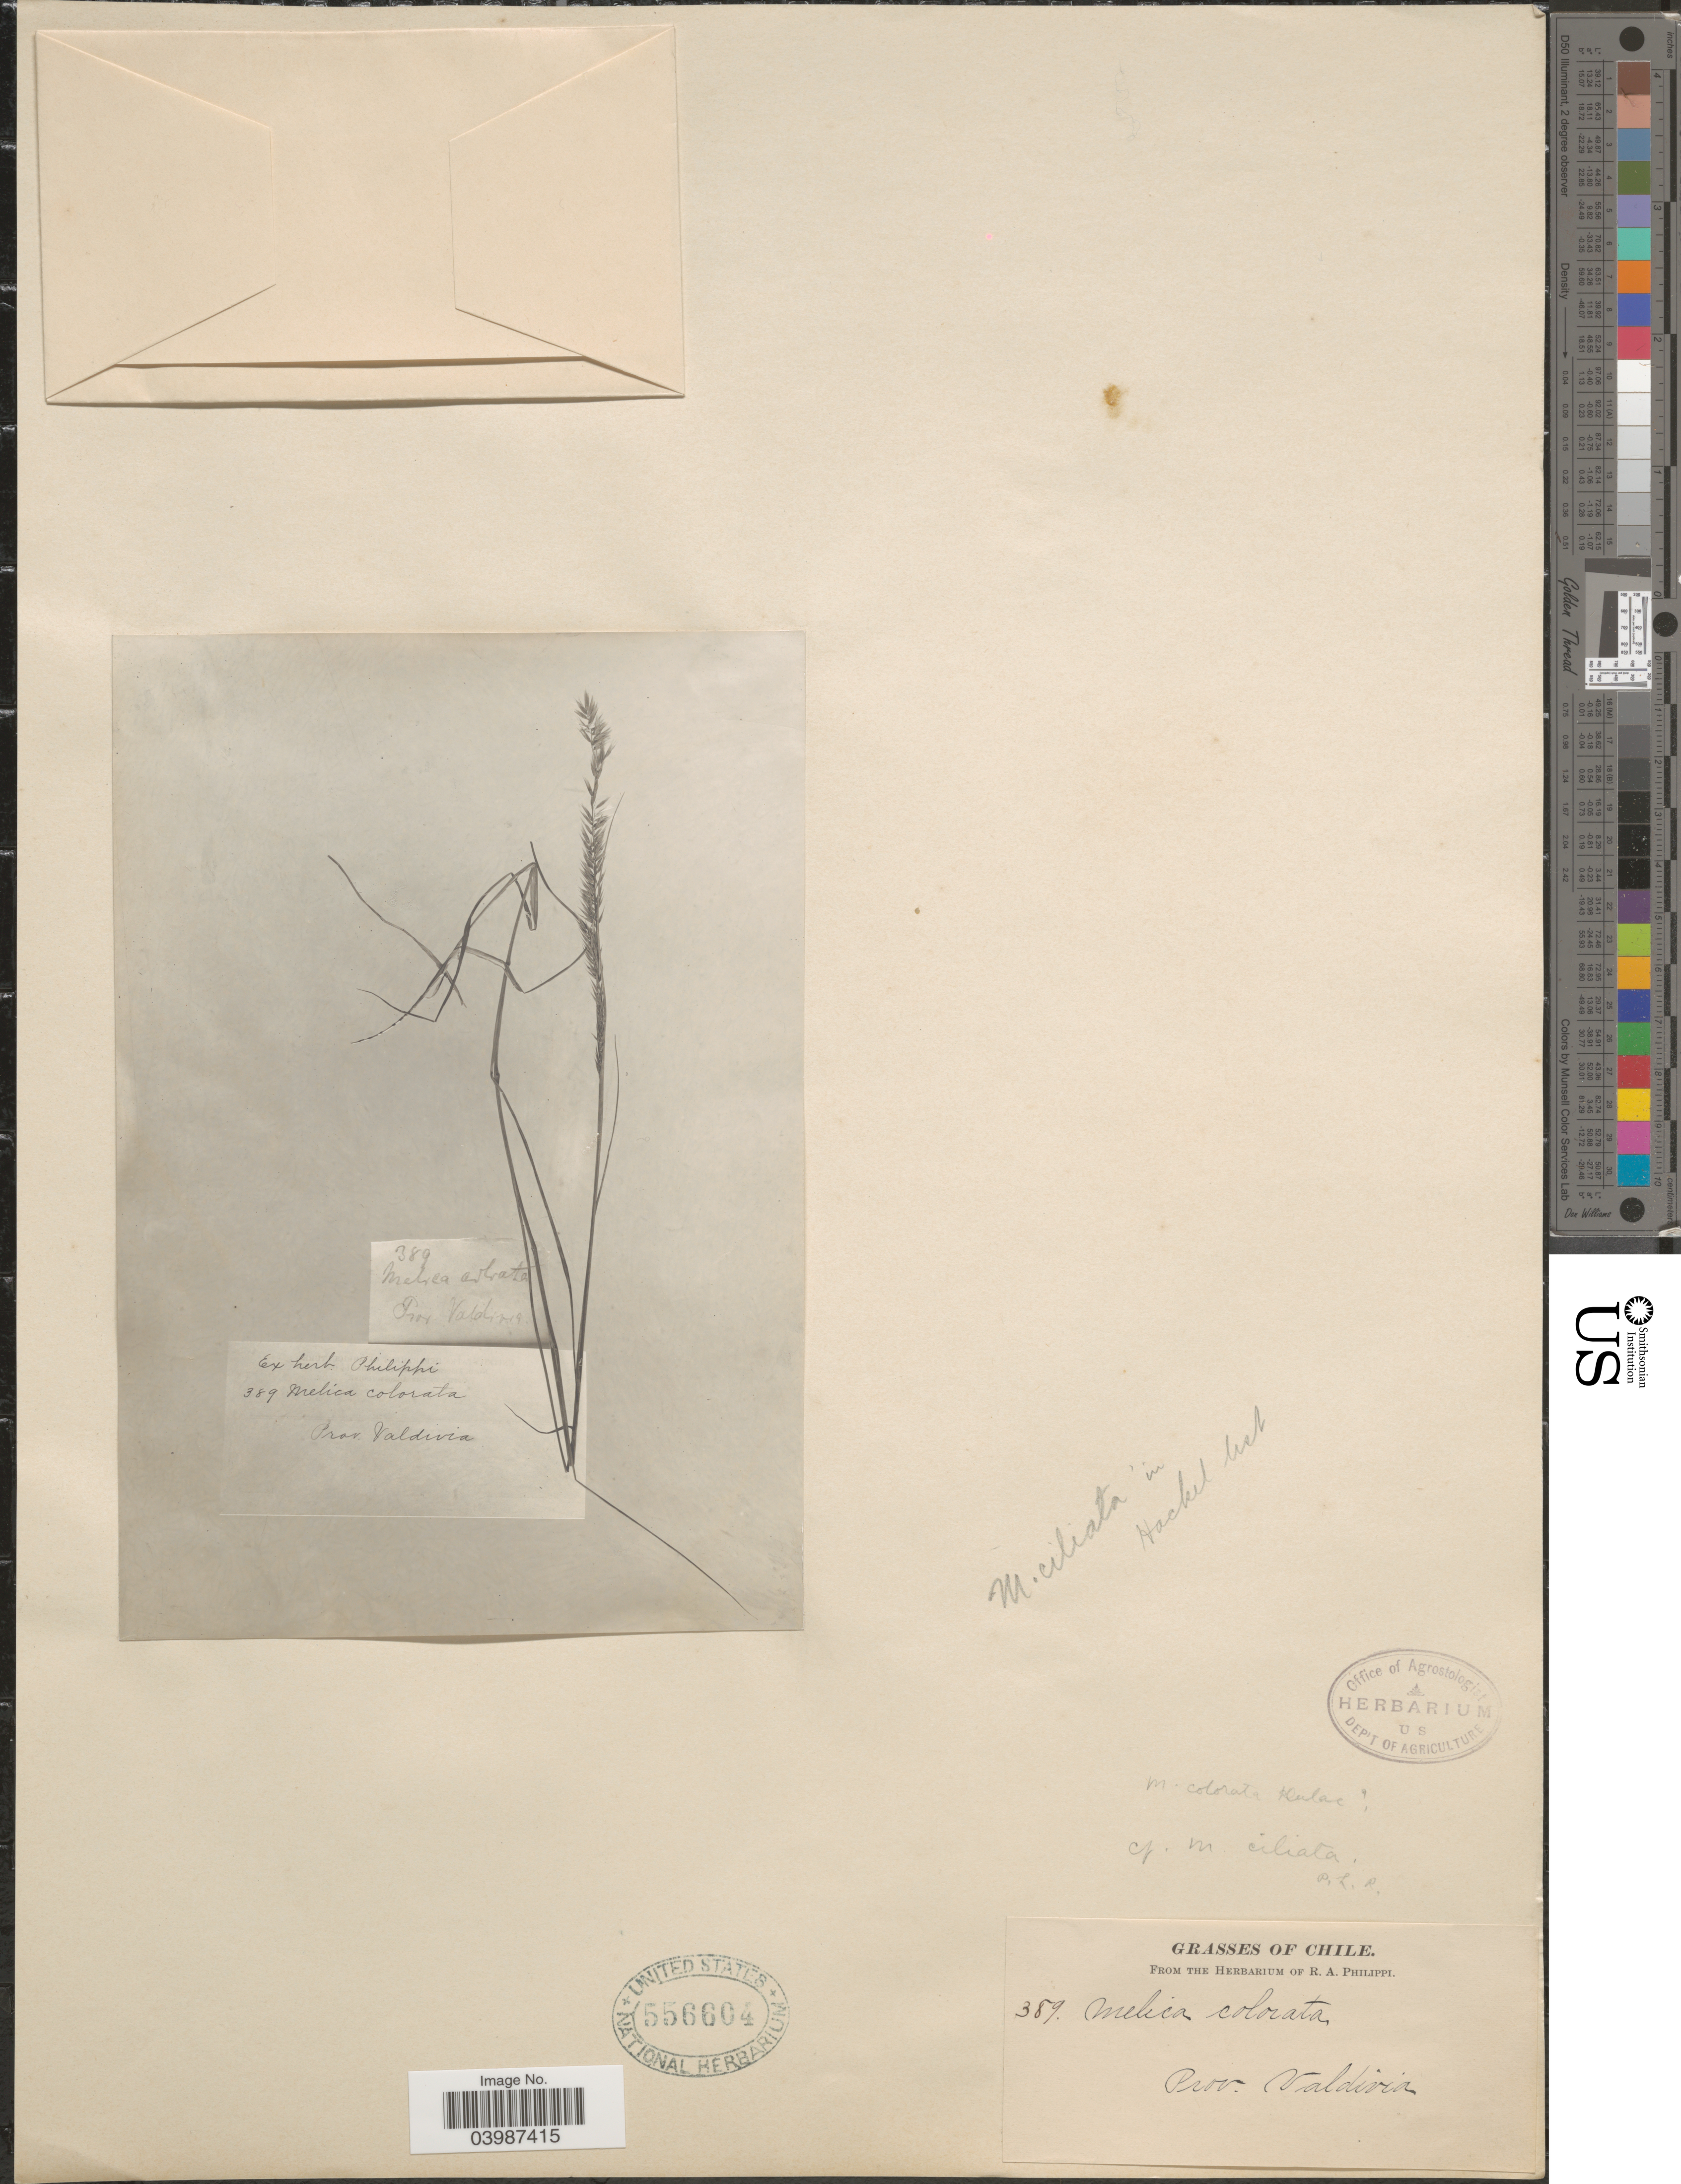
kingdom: Plantae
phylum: Tracheophyta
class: Liliopsida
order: Poales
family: Poaceae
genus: Melica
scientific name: Melica sp.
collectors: ex herb. Philippi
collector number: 389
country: Chile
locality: Prov. Valdivia.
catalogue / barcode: US 556604